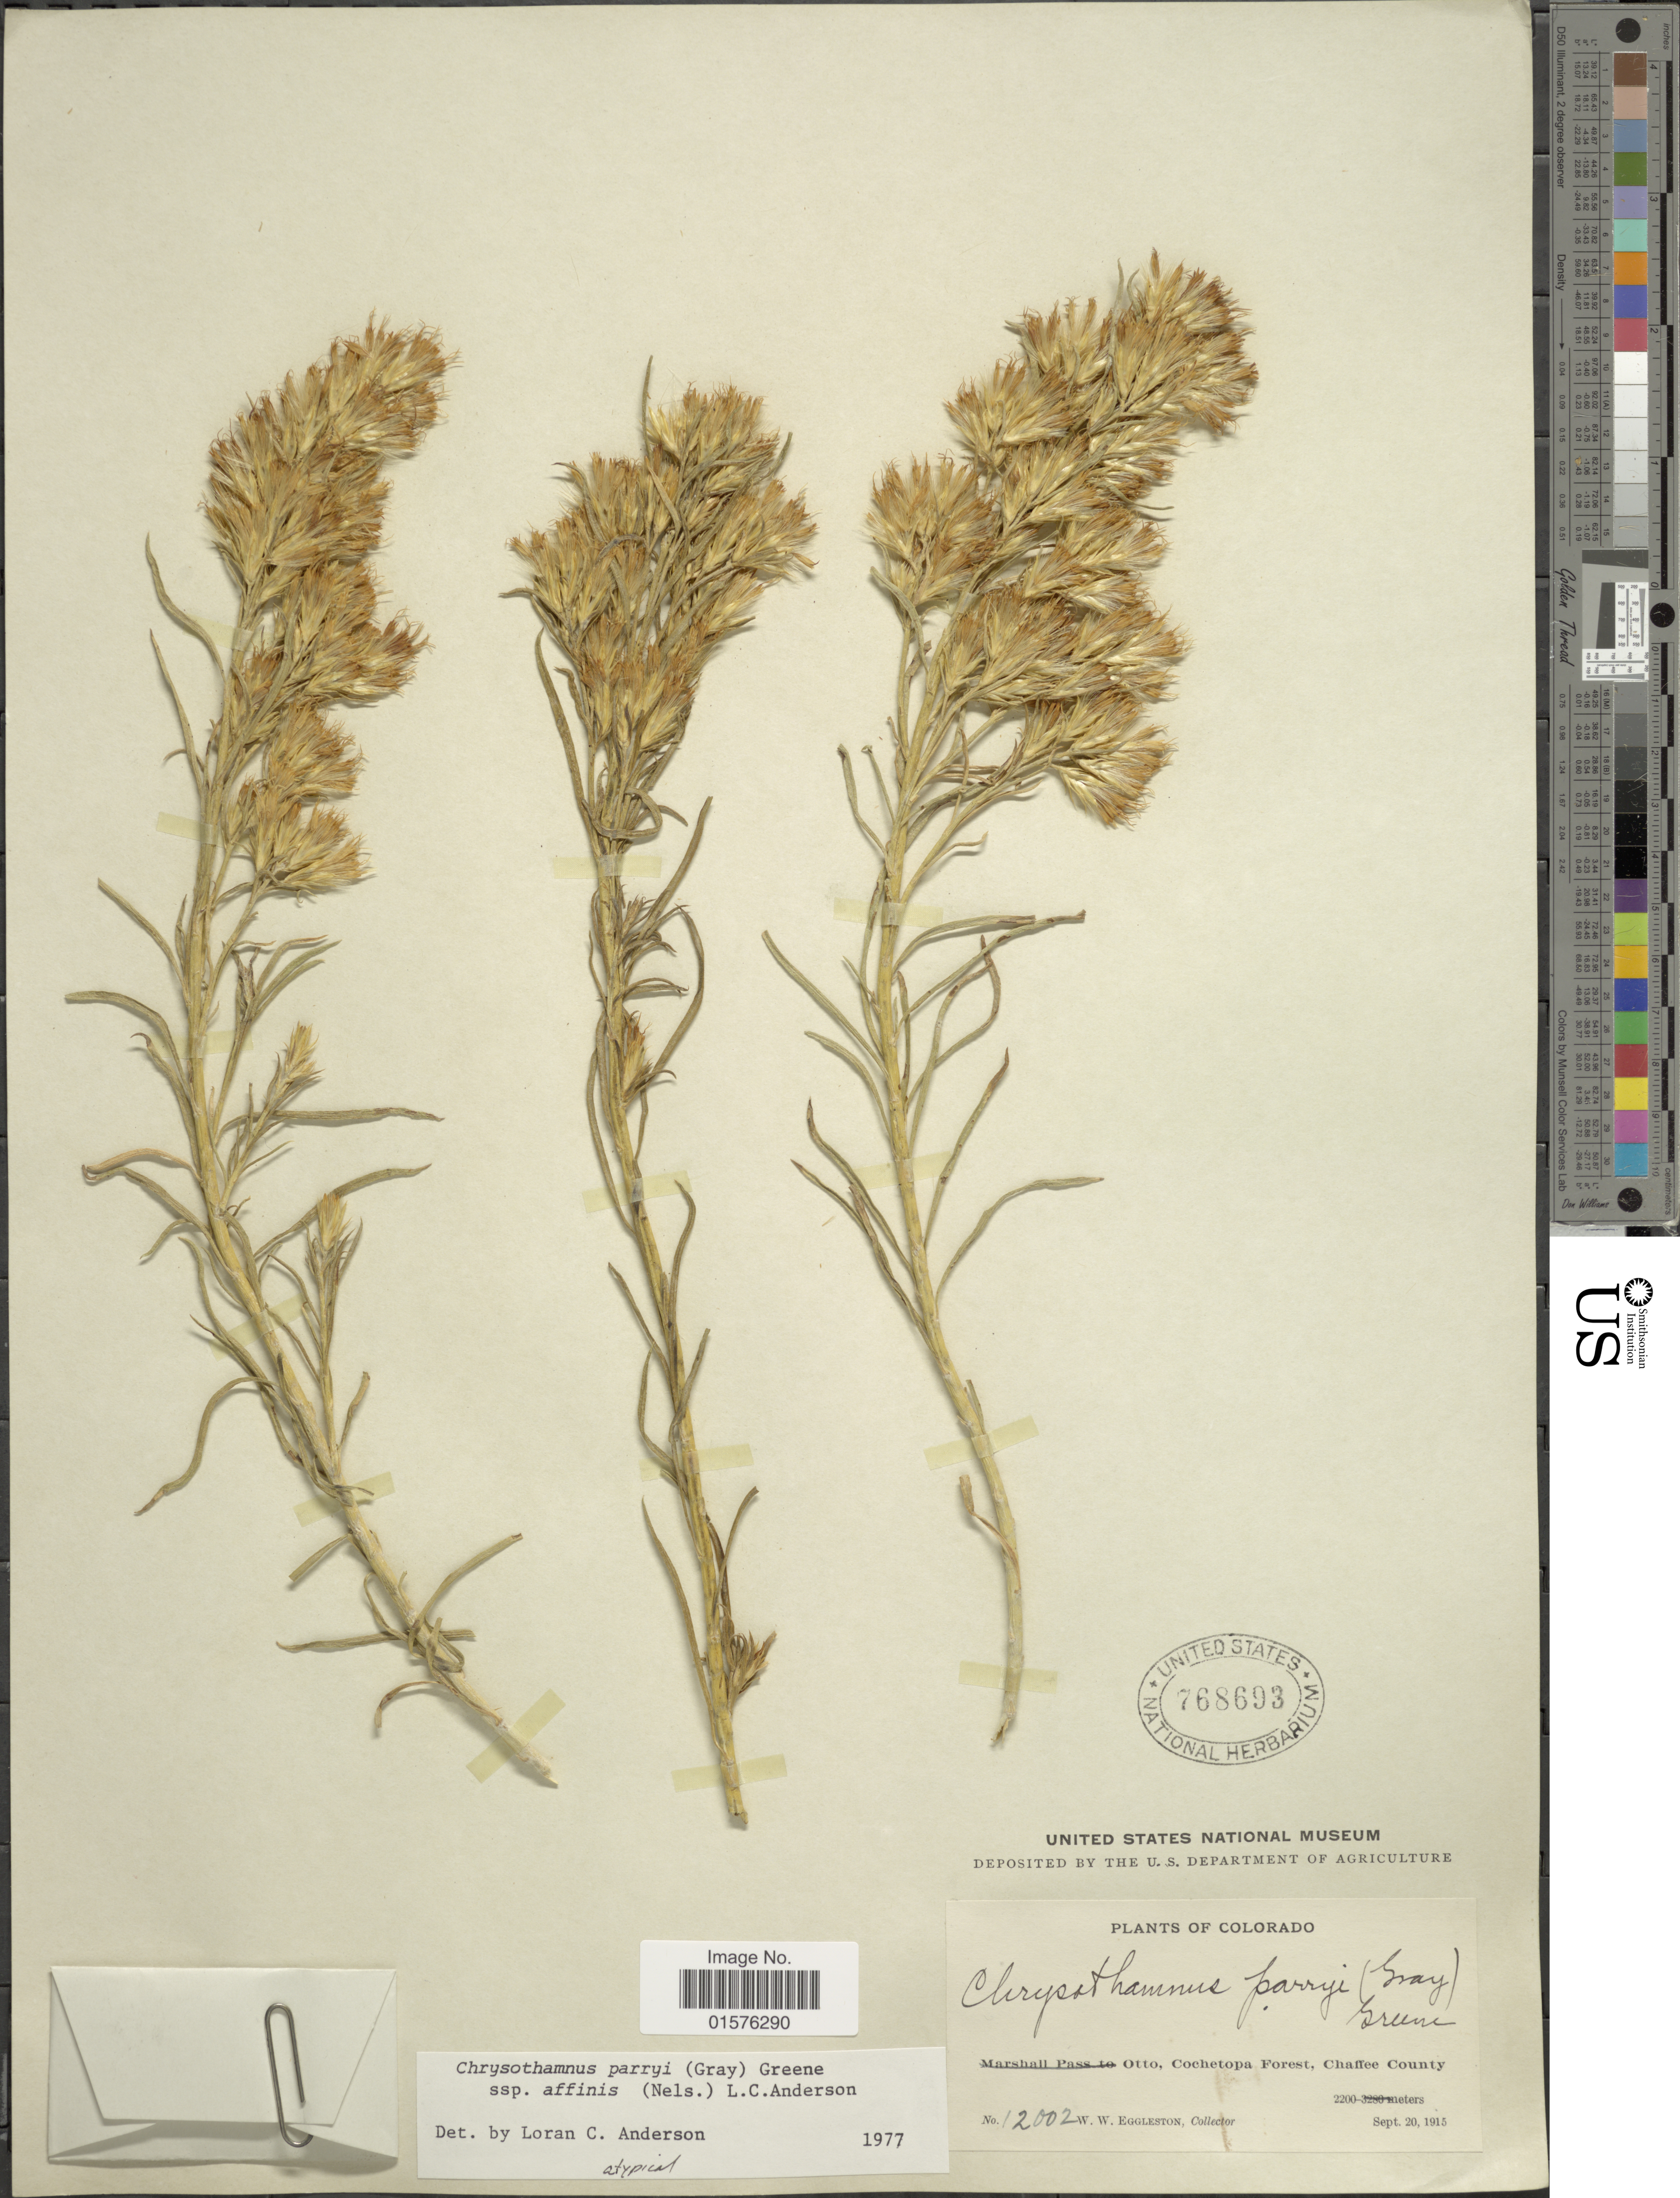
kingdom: Plantae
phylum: Tracheophyta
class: Magnoliopsida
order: Asterales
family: Asteraceae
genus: Ericameria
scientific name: Ericameria parryi var. affinis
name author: (A. Nelson) G.L. Nesom & G.I. Baird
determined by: Urbatsch, Lowell E., Curator (LSU), Louisiana State University (UNITED STATES)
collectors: W. W. Eggleston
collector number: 12002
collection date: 1915-09-20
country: United States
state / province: Colorado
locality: Otto, Cochetopa Forest, Chaffe County.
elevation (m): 2200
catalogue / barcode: US 768693